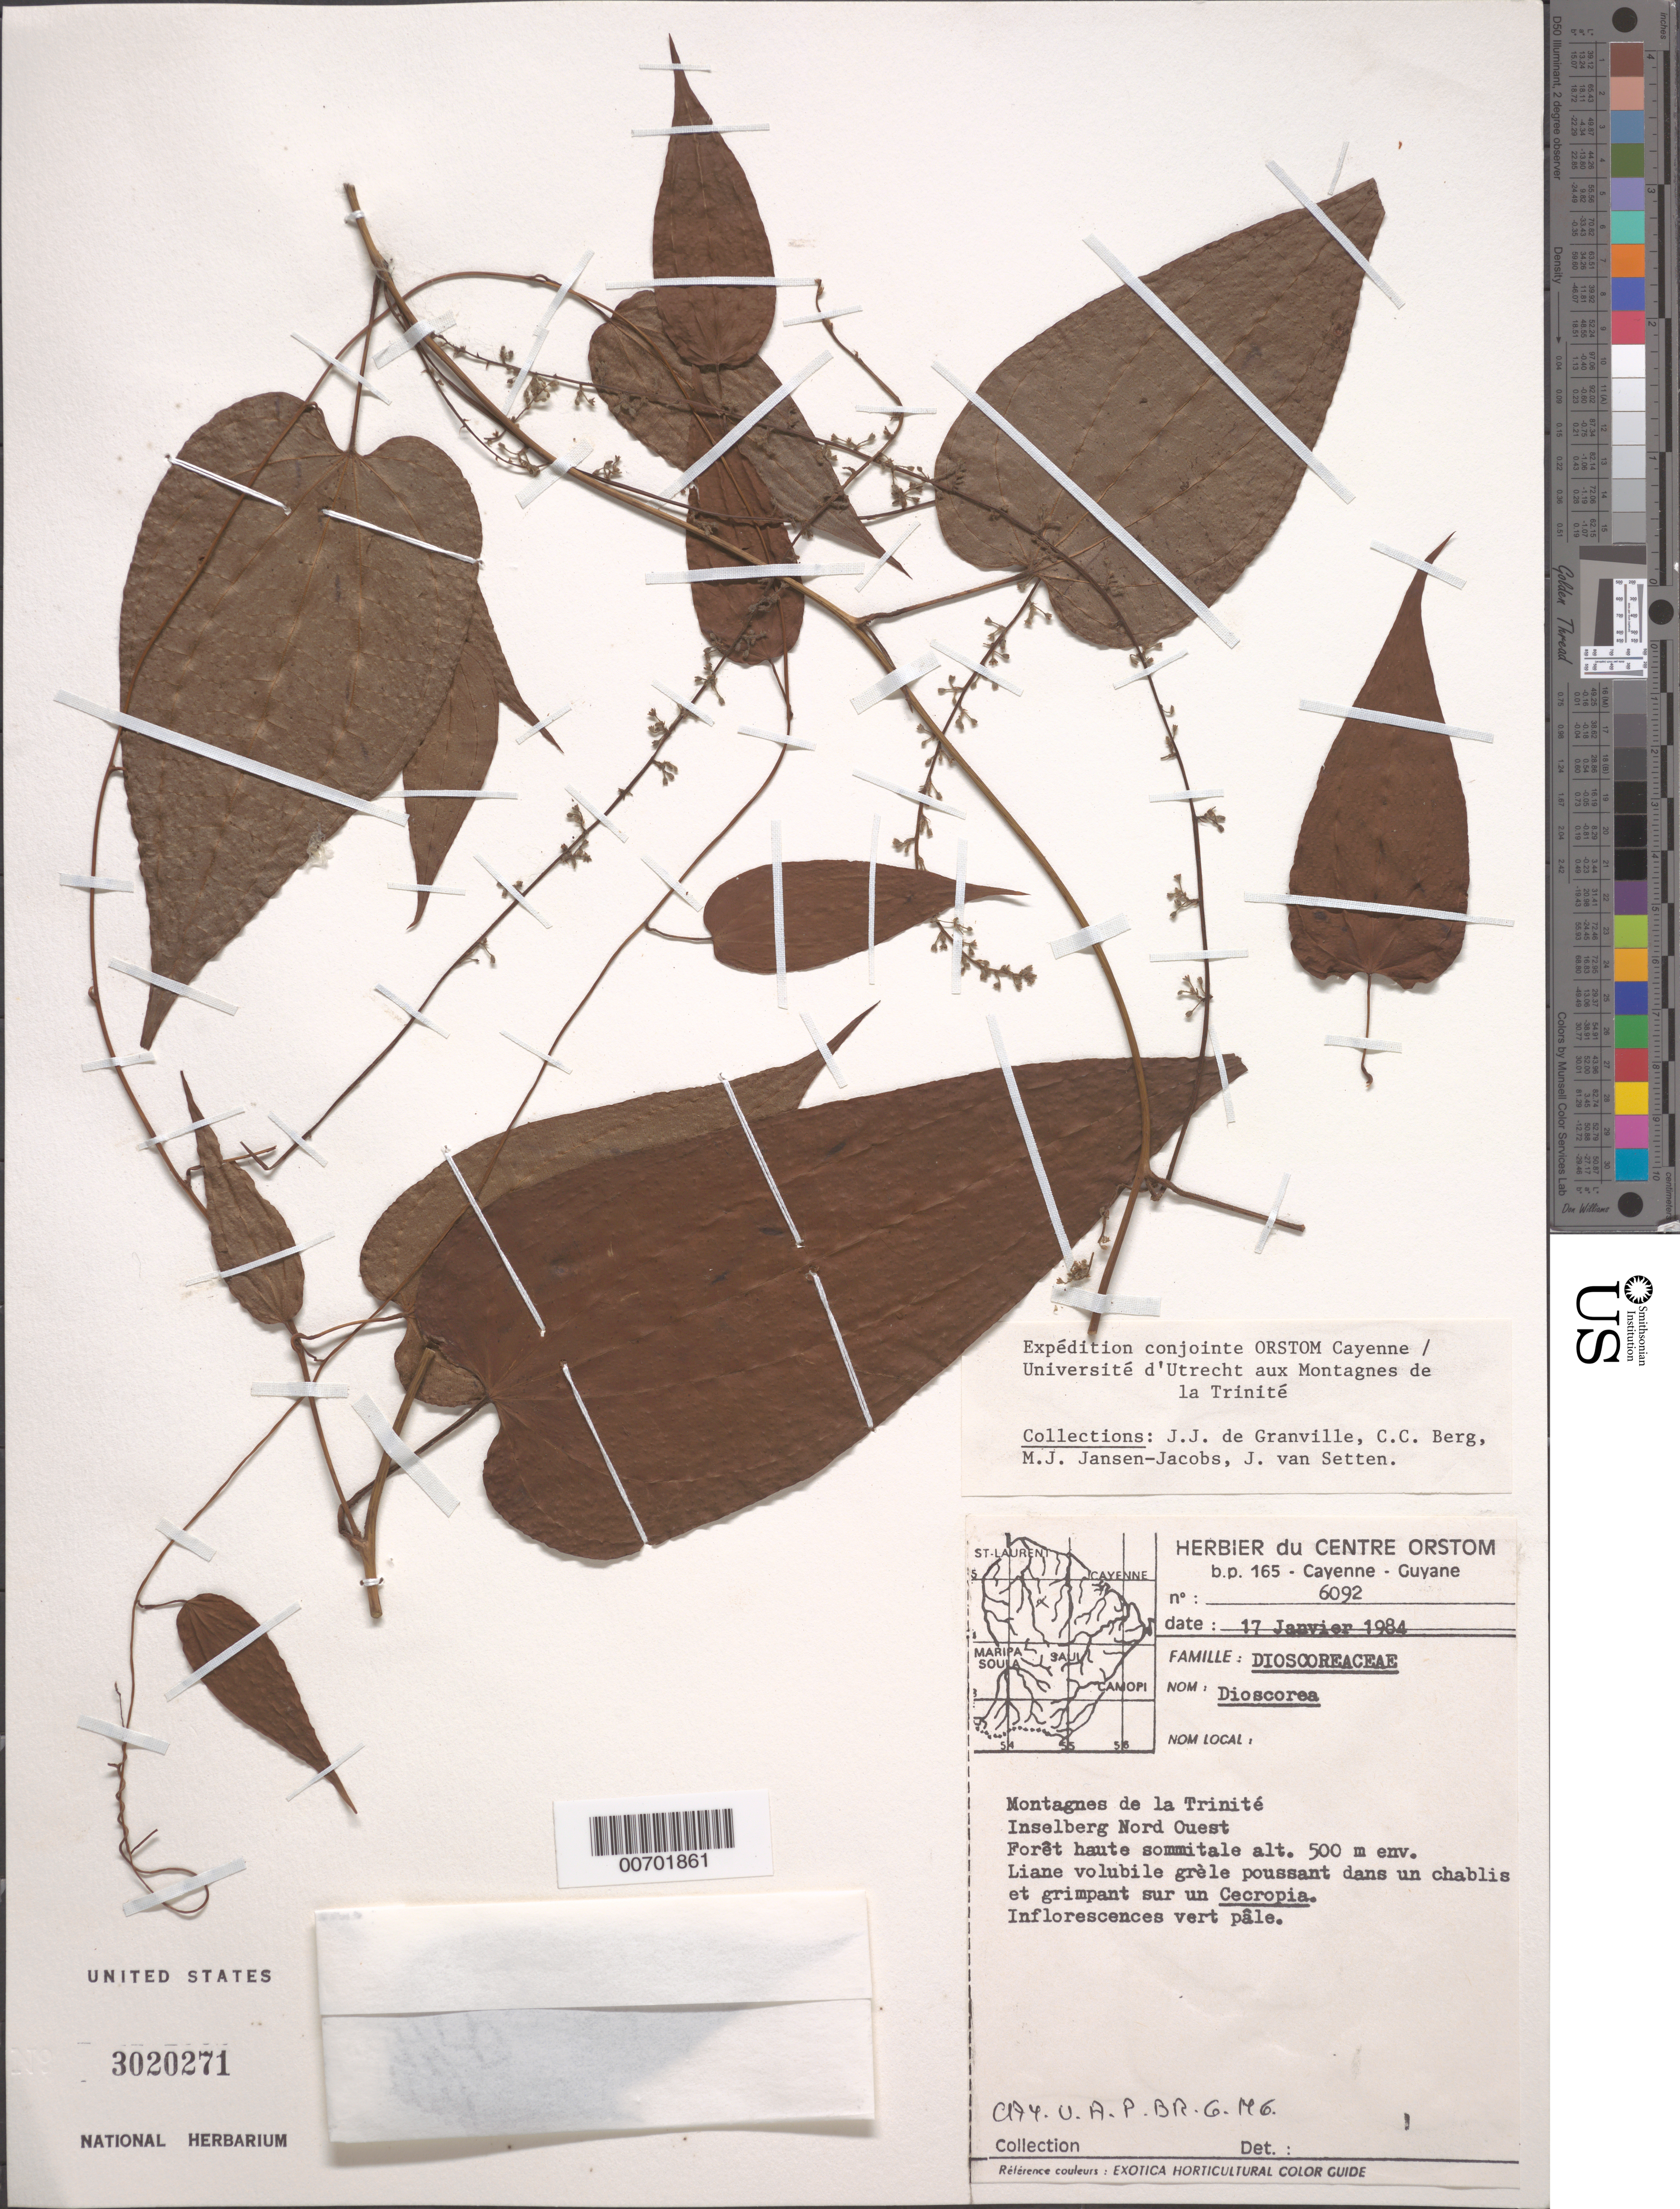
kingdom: Plantae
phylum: Tracheophyta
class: Liliopsida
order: Dioscoreales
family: Dioscoreaceae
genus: Dioscorea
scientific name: Dioscorea sp.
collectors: J.-J. de Granville, C. C. Berg, M. J. Jansen-Jacobs & J. van Setten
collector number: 6092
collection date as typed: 17-Jan-84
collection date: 1984-01-17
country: French Guiana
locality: Montagnes de la Trinité, Bassin de la Mana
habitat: Forêt basse sommitale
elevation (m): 500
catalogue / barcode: US 3020271